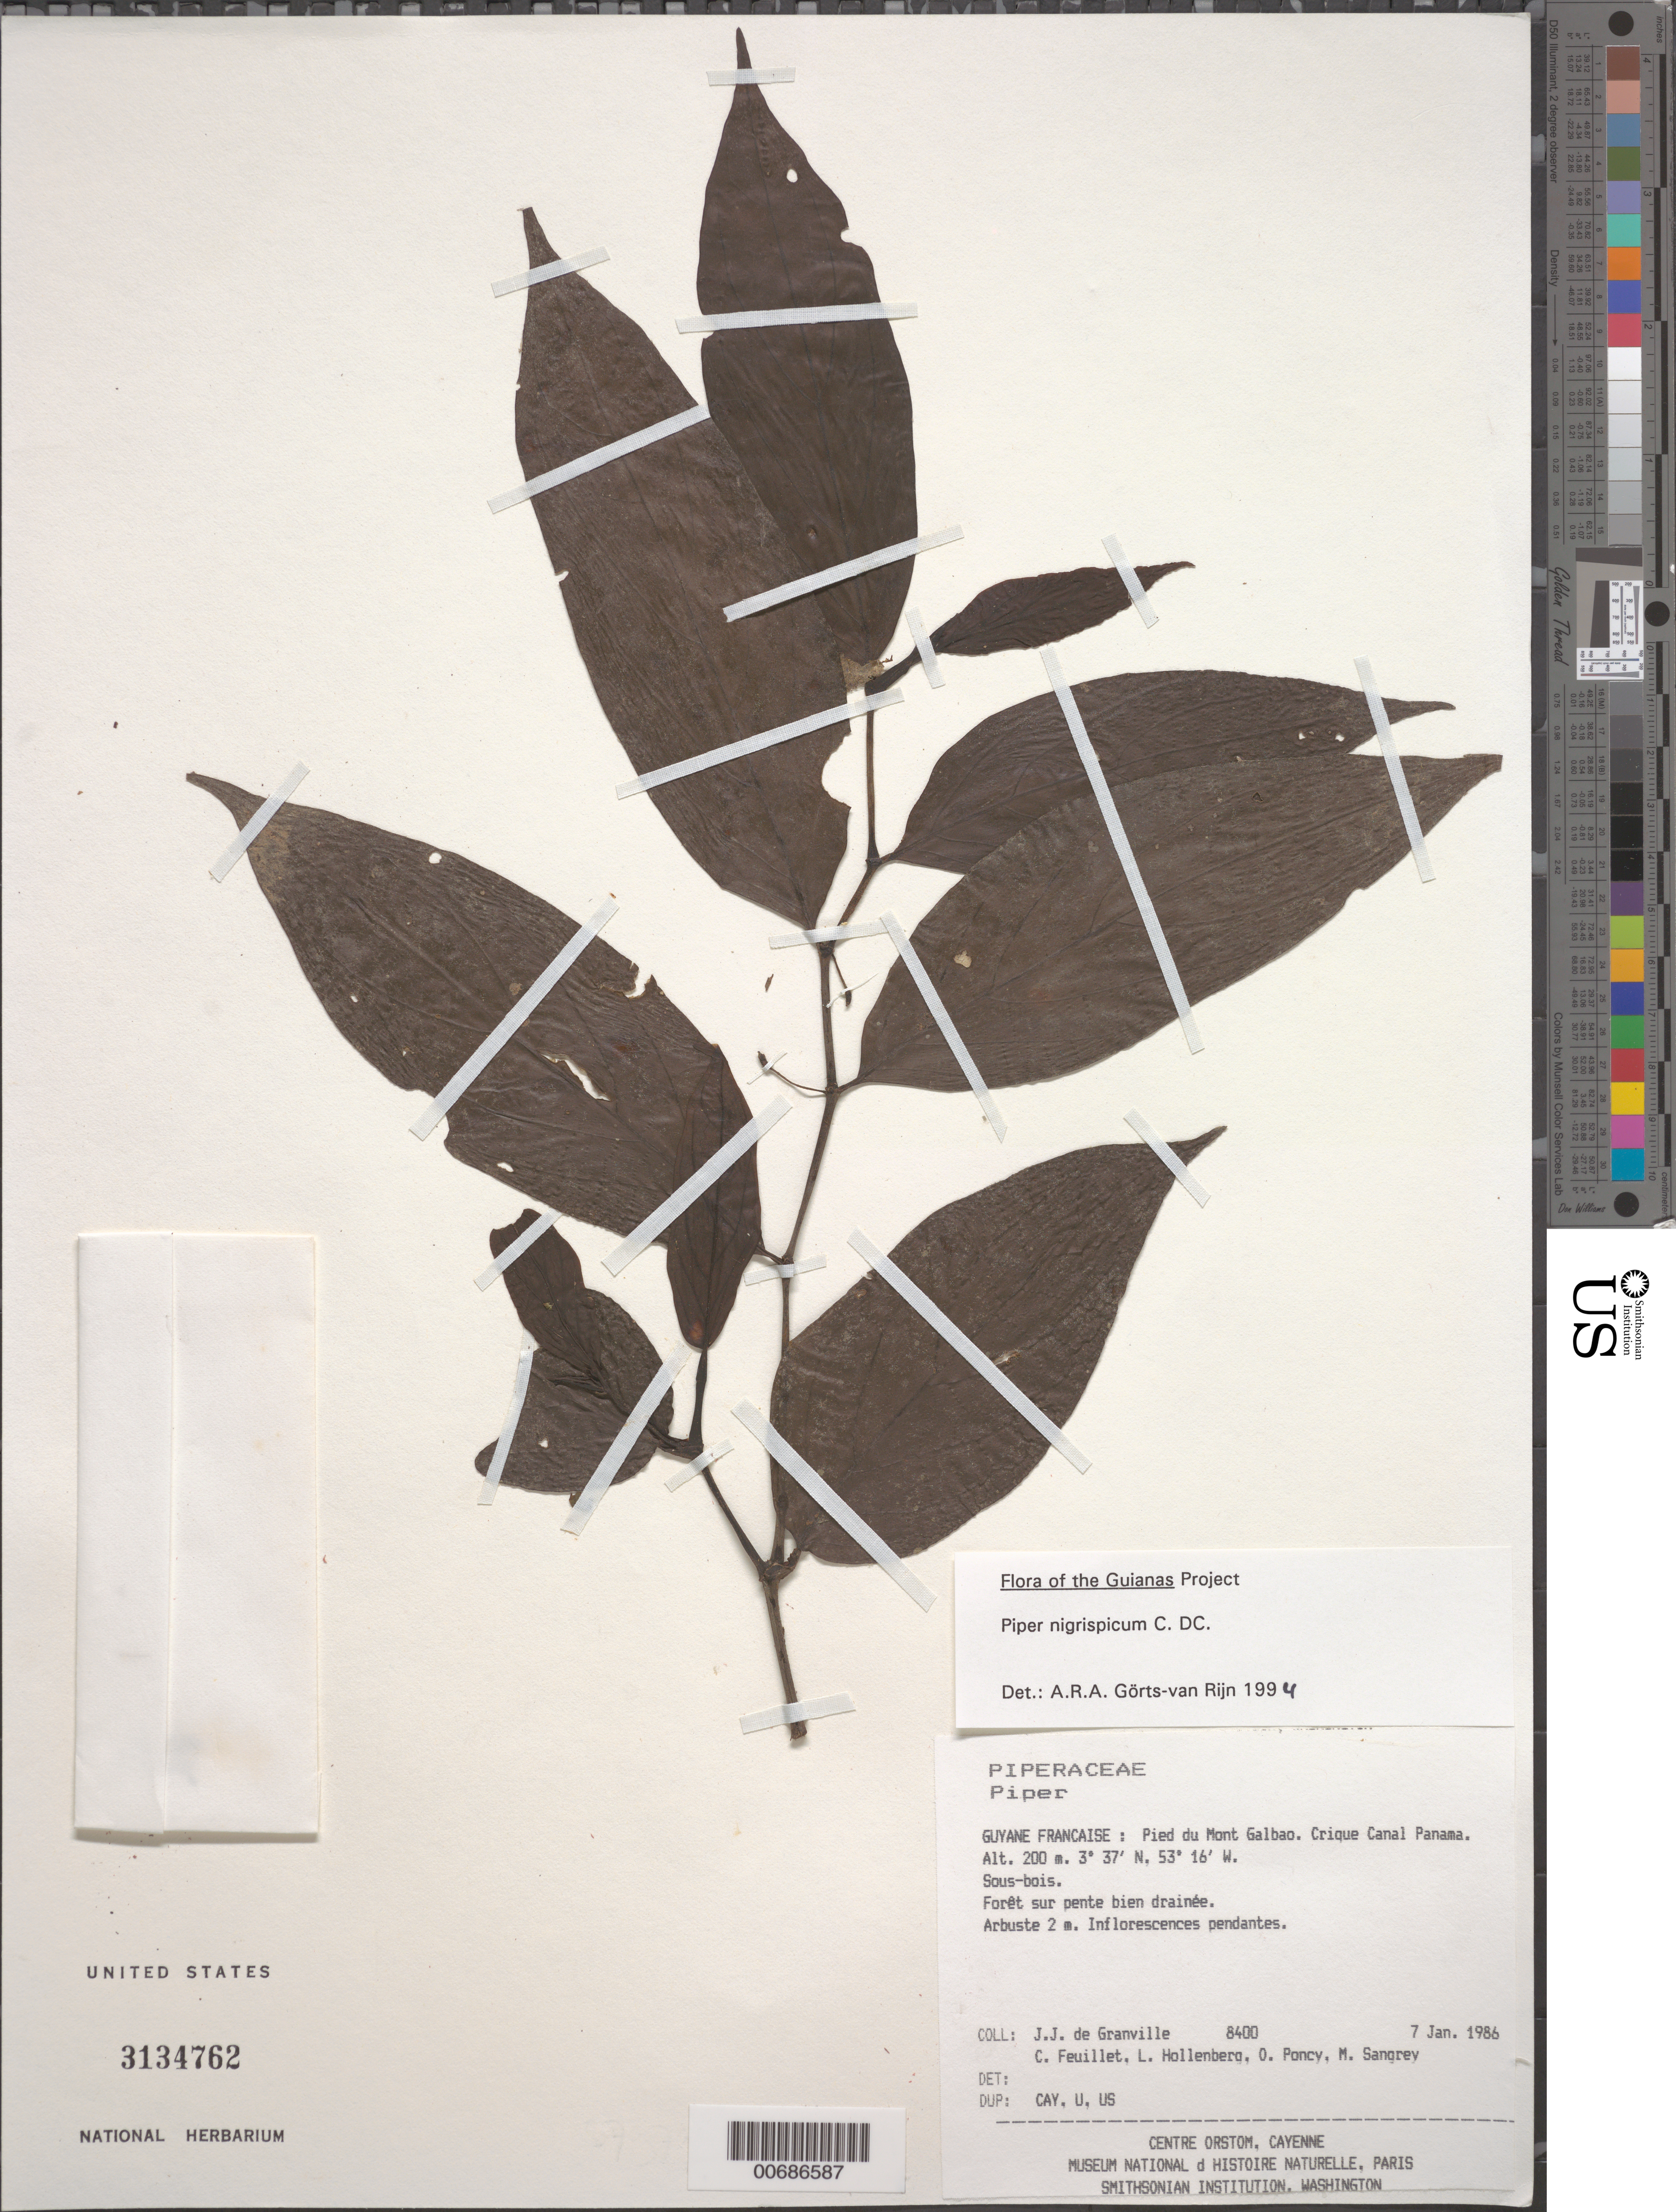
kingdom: Plantae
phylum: Tracheophyta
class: Magnoliopsida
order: Piperales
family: Piperaceae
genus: Piper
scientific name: Piper nigrispicum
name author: C. DC.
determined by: Görts-van Rijn, A. R. A.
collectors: J.-J. de Granville, C. Feuillet, L. Hollenberg, O. Poncy & M. S. Sangrey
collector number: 8400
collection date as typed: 7-Jan-86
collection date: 1986-01-07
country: French Guiana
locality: Pied du Mont Galbao. Crique Canal Panama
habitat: Sous-bois; forêt sur pent bien drainée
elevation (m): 200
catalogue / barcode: US 3134762